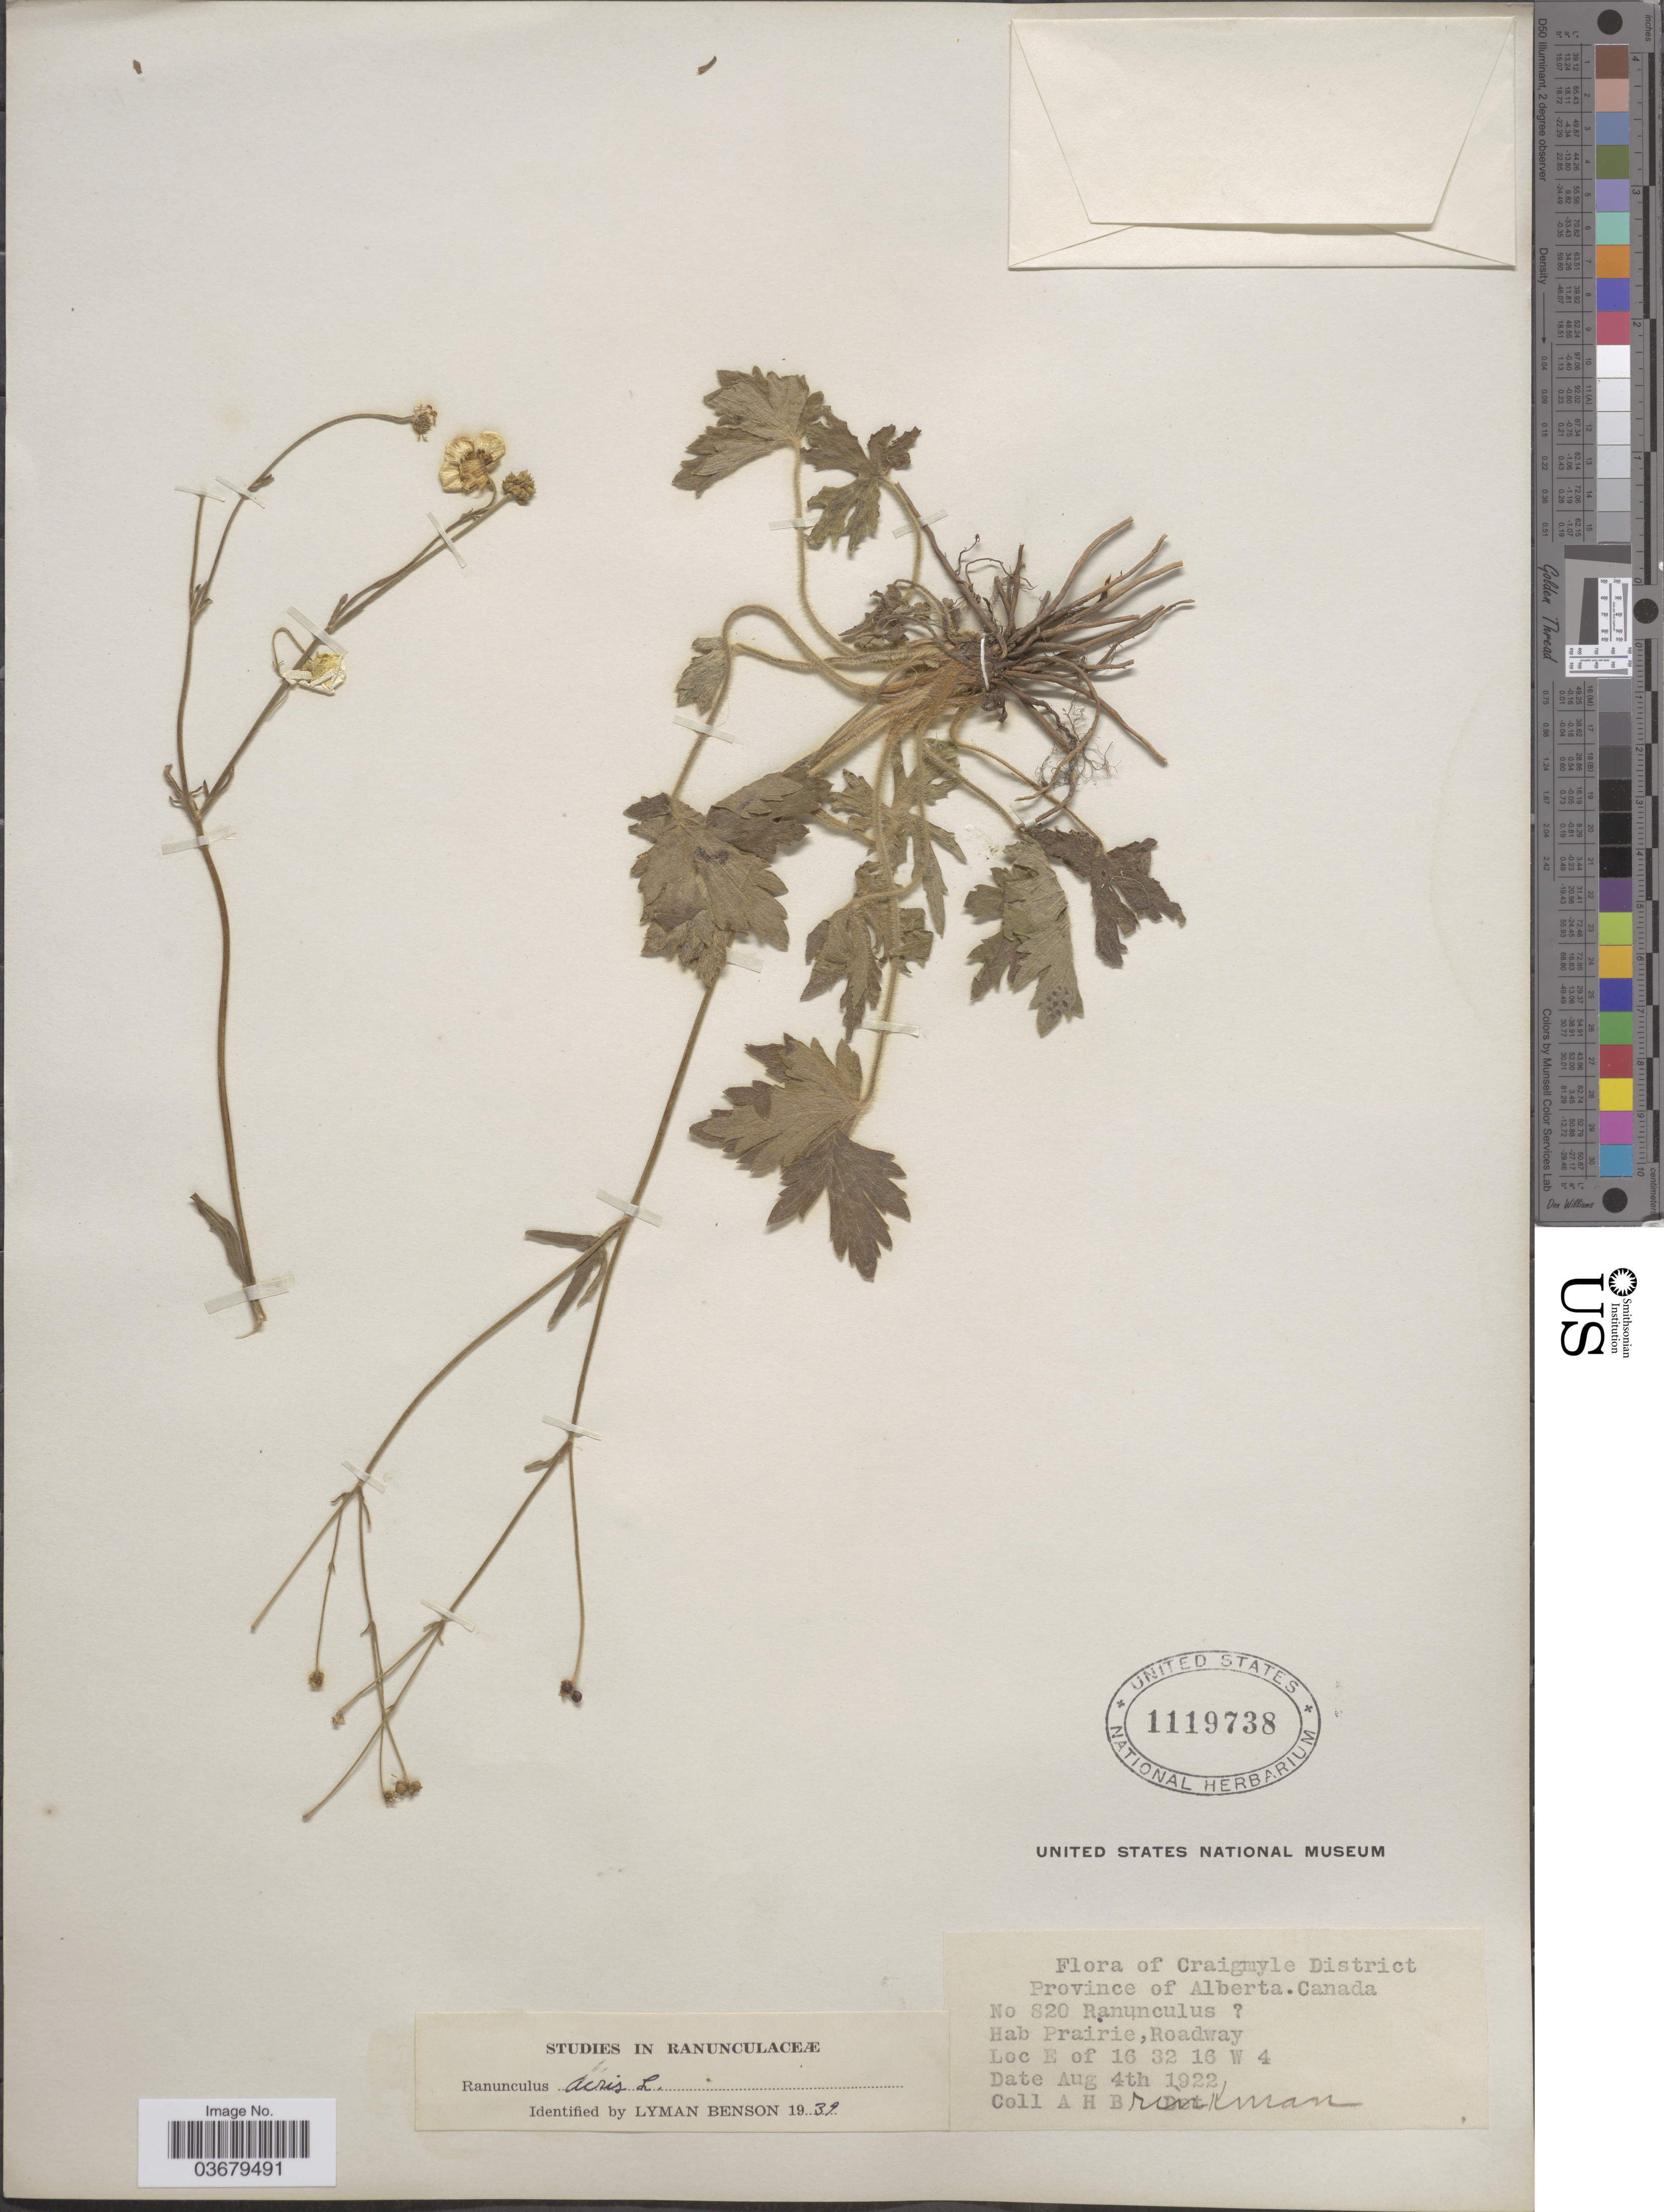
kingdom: Plantae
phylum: Tracheophyta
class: Magnoliopsida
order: Ranunculales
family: Ranunculaceae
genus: Ranunculus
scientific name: Ranunculus acris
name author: L.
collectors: A. Brinkman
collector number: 820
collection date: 1922-08-04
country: Canada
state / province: Alberta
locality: Craigmyle District. Prairie, Roadway. E of 16 32 16 W 4.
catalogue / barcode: US 1119738